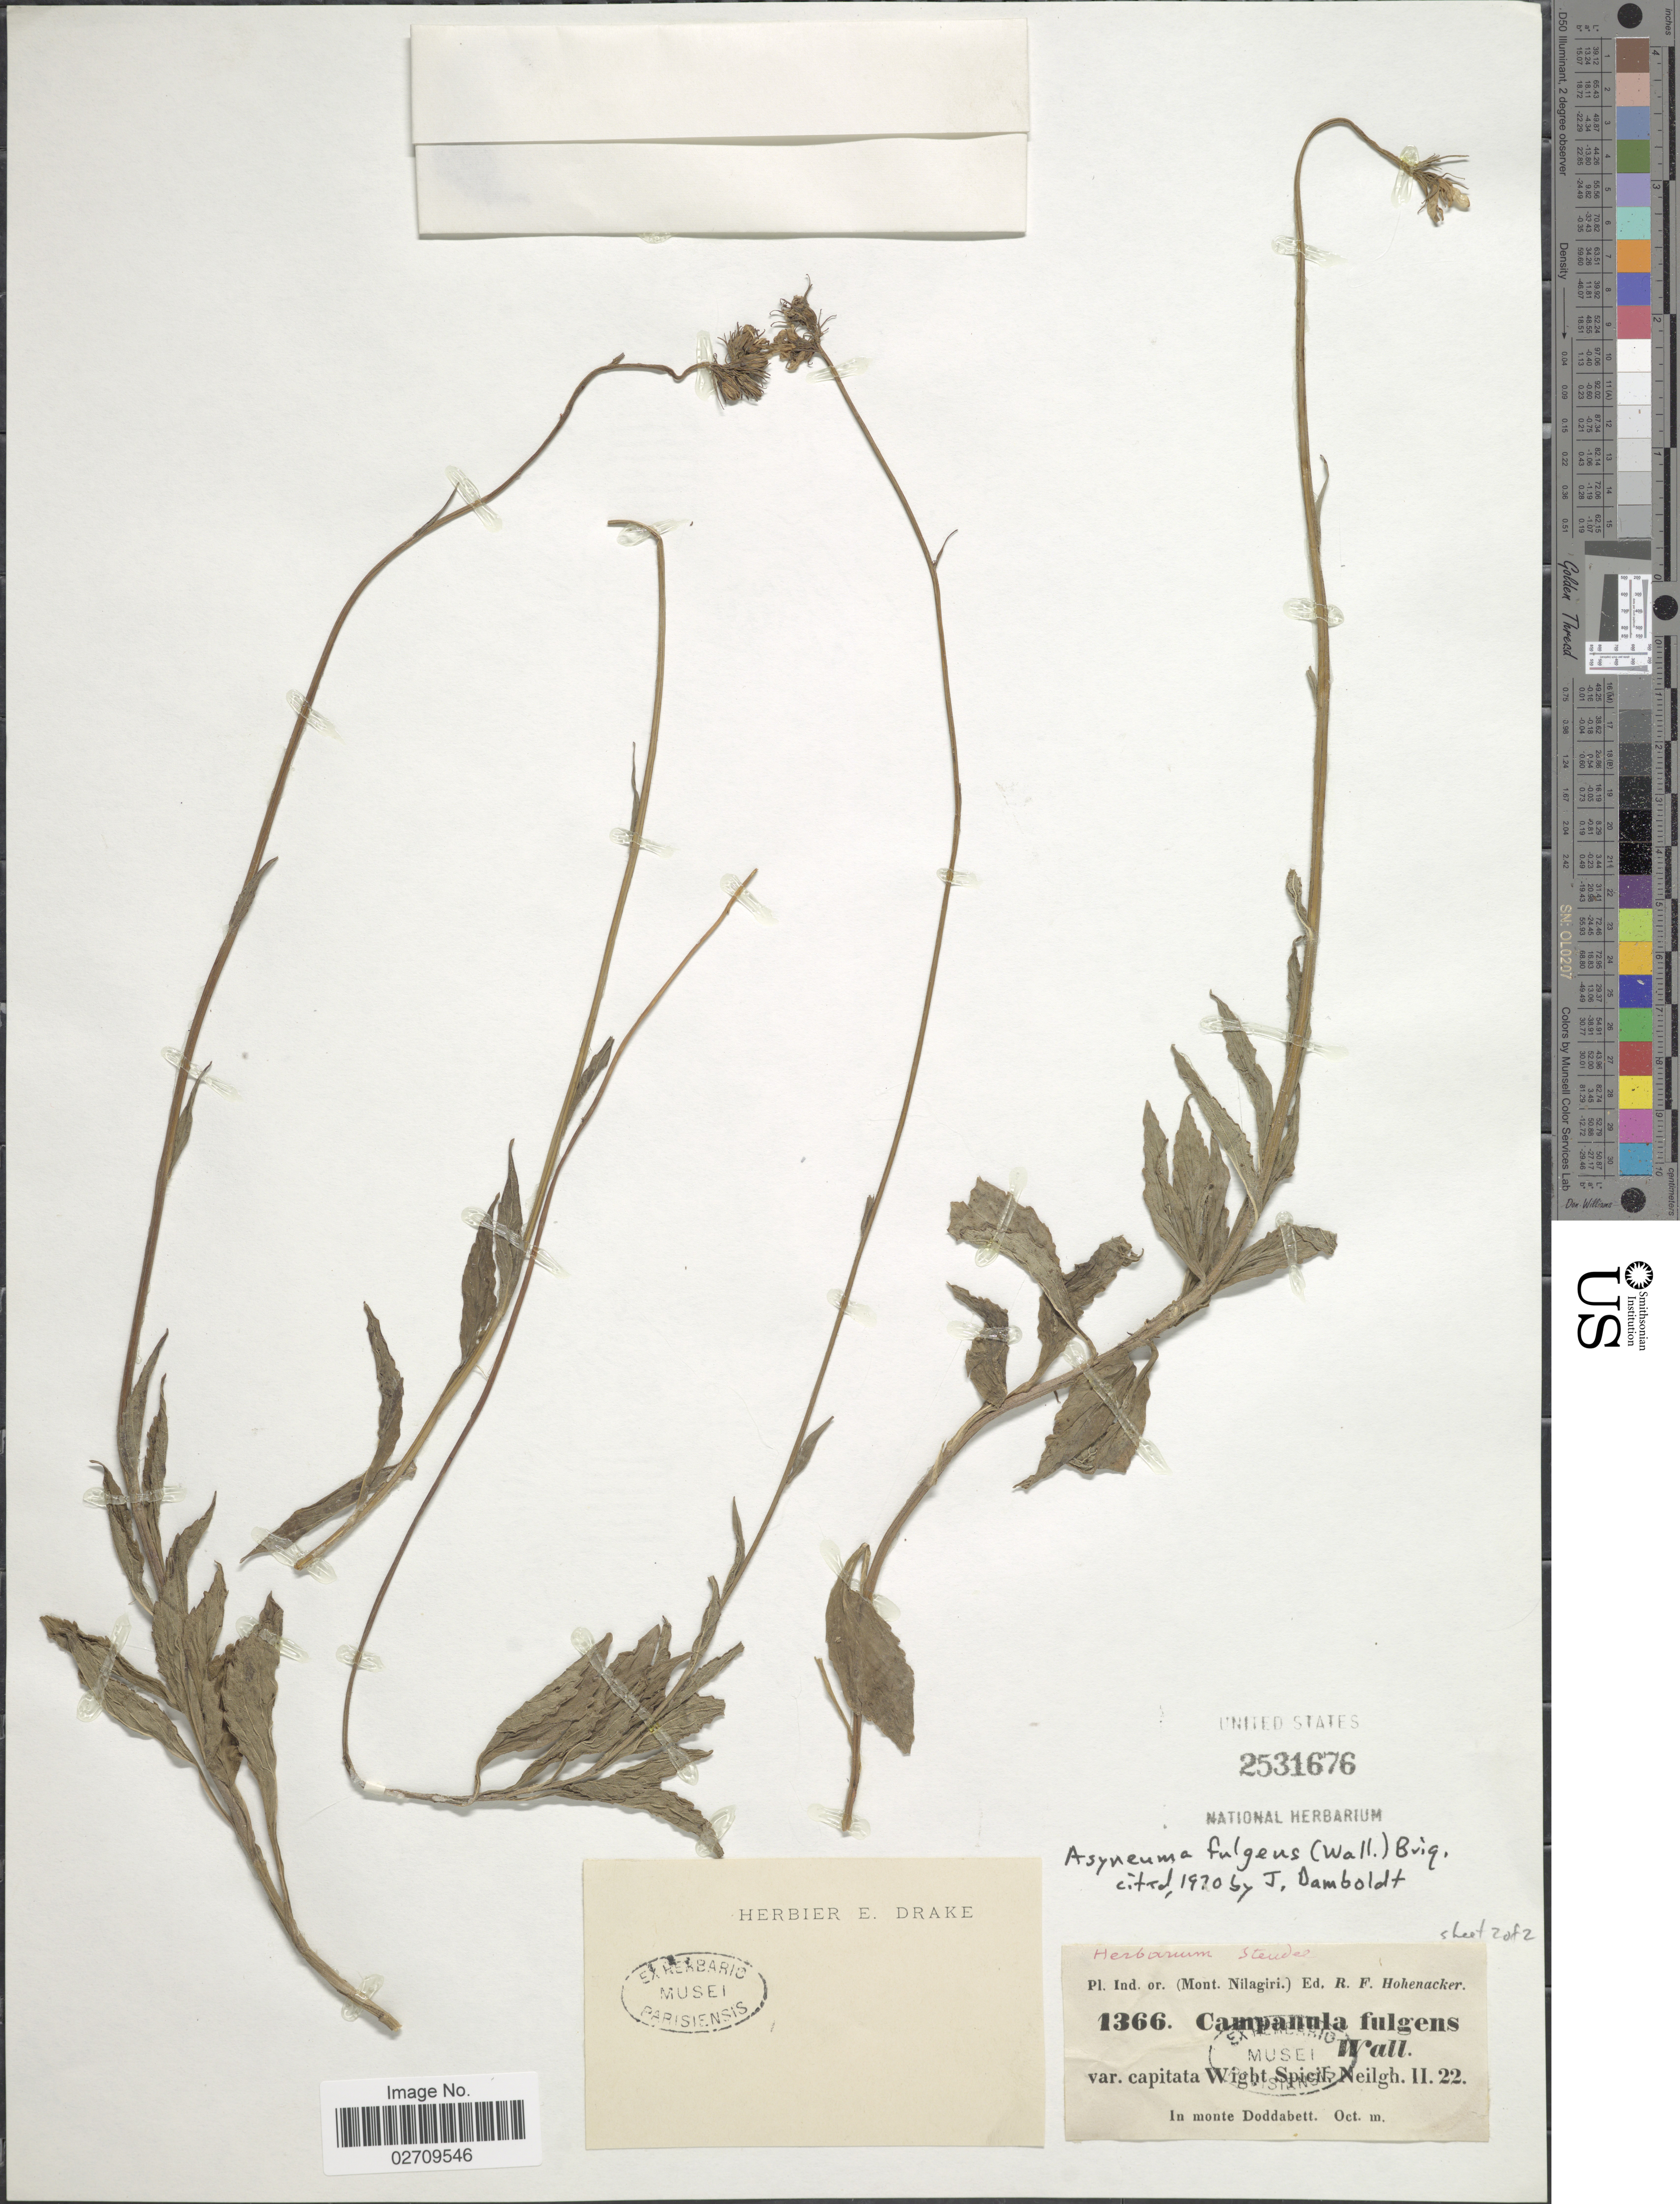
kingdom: Plantae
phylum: Tracheophyta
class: Magnoliopsida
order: Asterales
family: Campanulaceae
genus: Asyneuma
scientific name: Asyneuma fulgens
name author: (Wall.) Briq.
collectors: R. F. Hohenacker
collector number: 1366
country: India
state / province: Tamil Nadu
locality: Ind. or. (Mont. Nilagiri)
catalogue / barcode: US 2531676